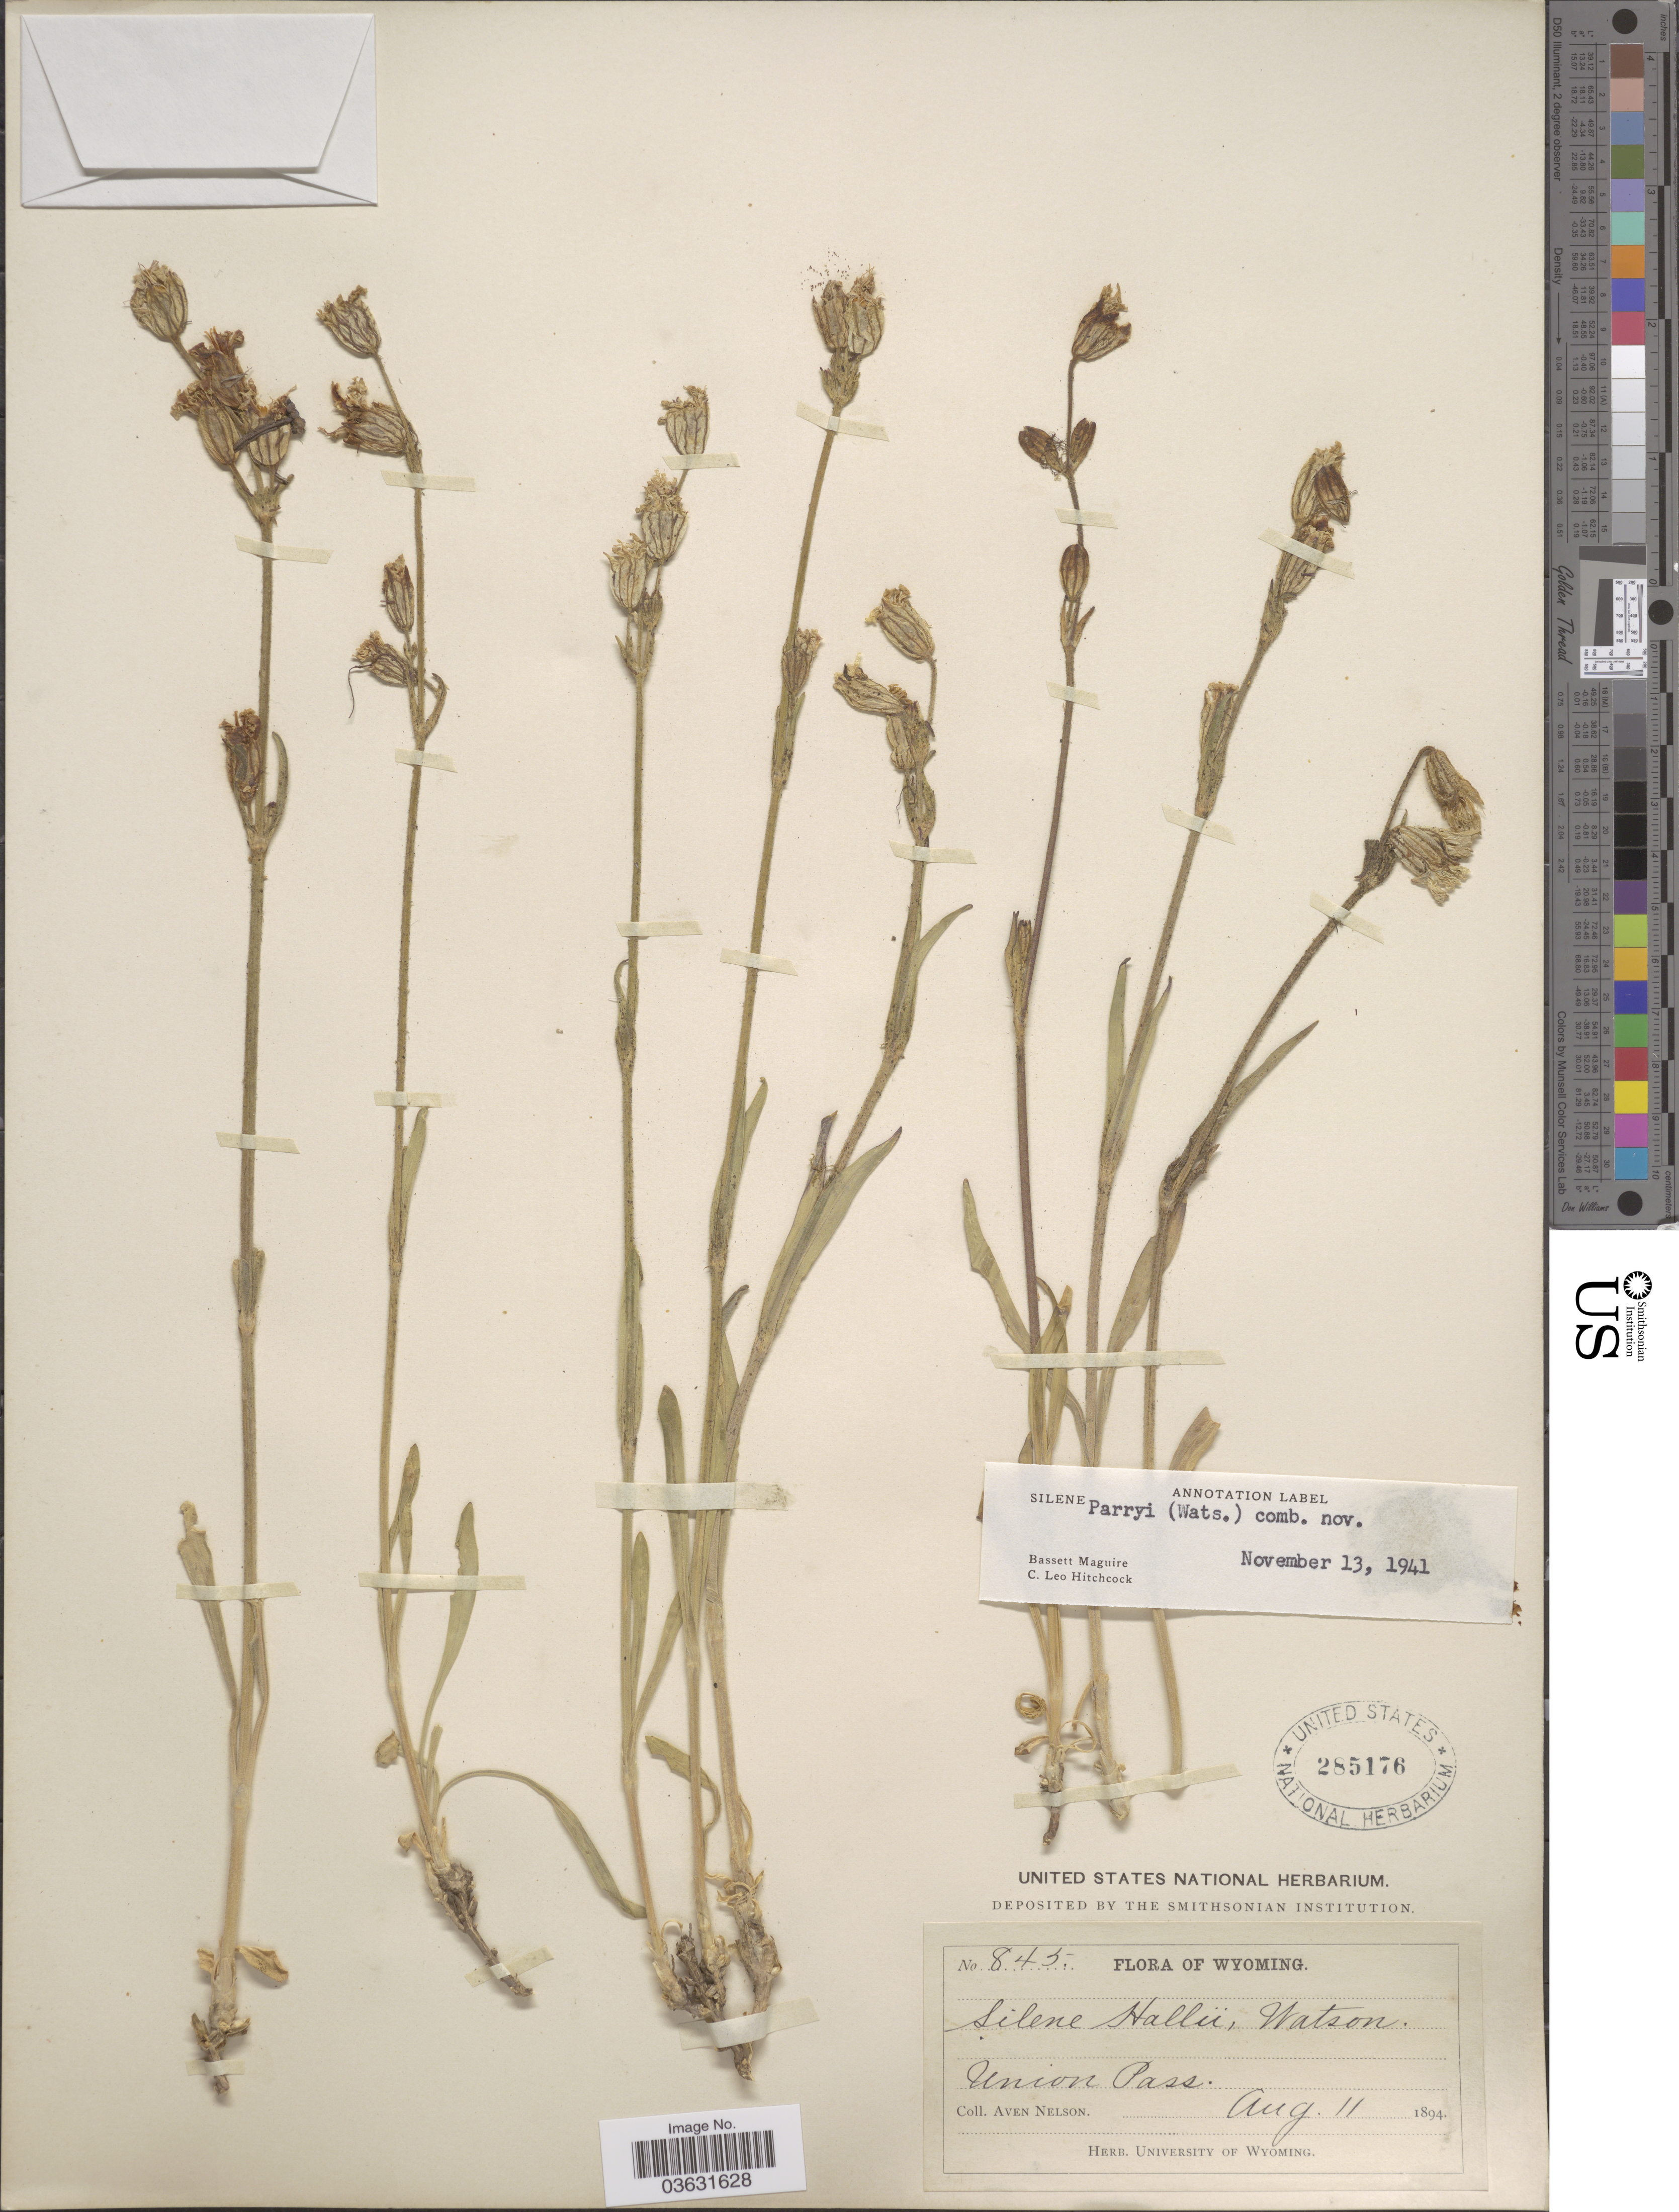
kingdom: Plantae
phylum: Tracheophyta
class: Magnoliopsida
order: Caryophyllales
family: Caryophyllaceae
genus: Silene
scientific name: Silene parryi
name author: (S. Watson) C.L. Hitchc. & Maguire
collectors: A. Nelson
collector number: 845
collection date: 1894-08-11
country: United States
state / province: Wyoming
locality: Union Pass.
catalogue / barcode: US 285176